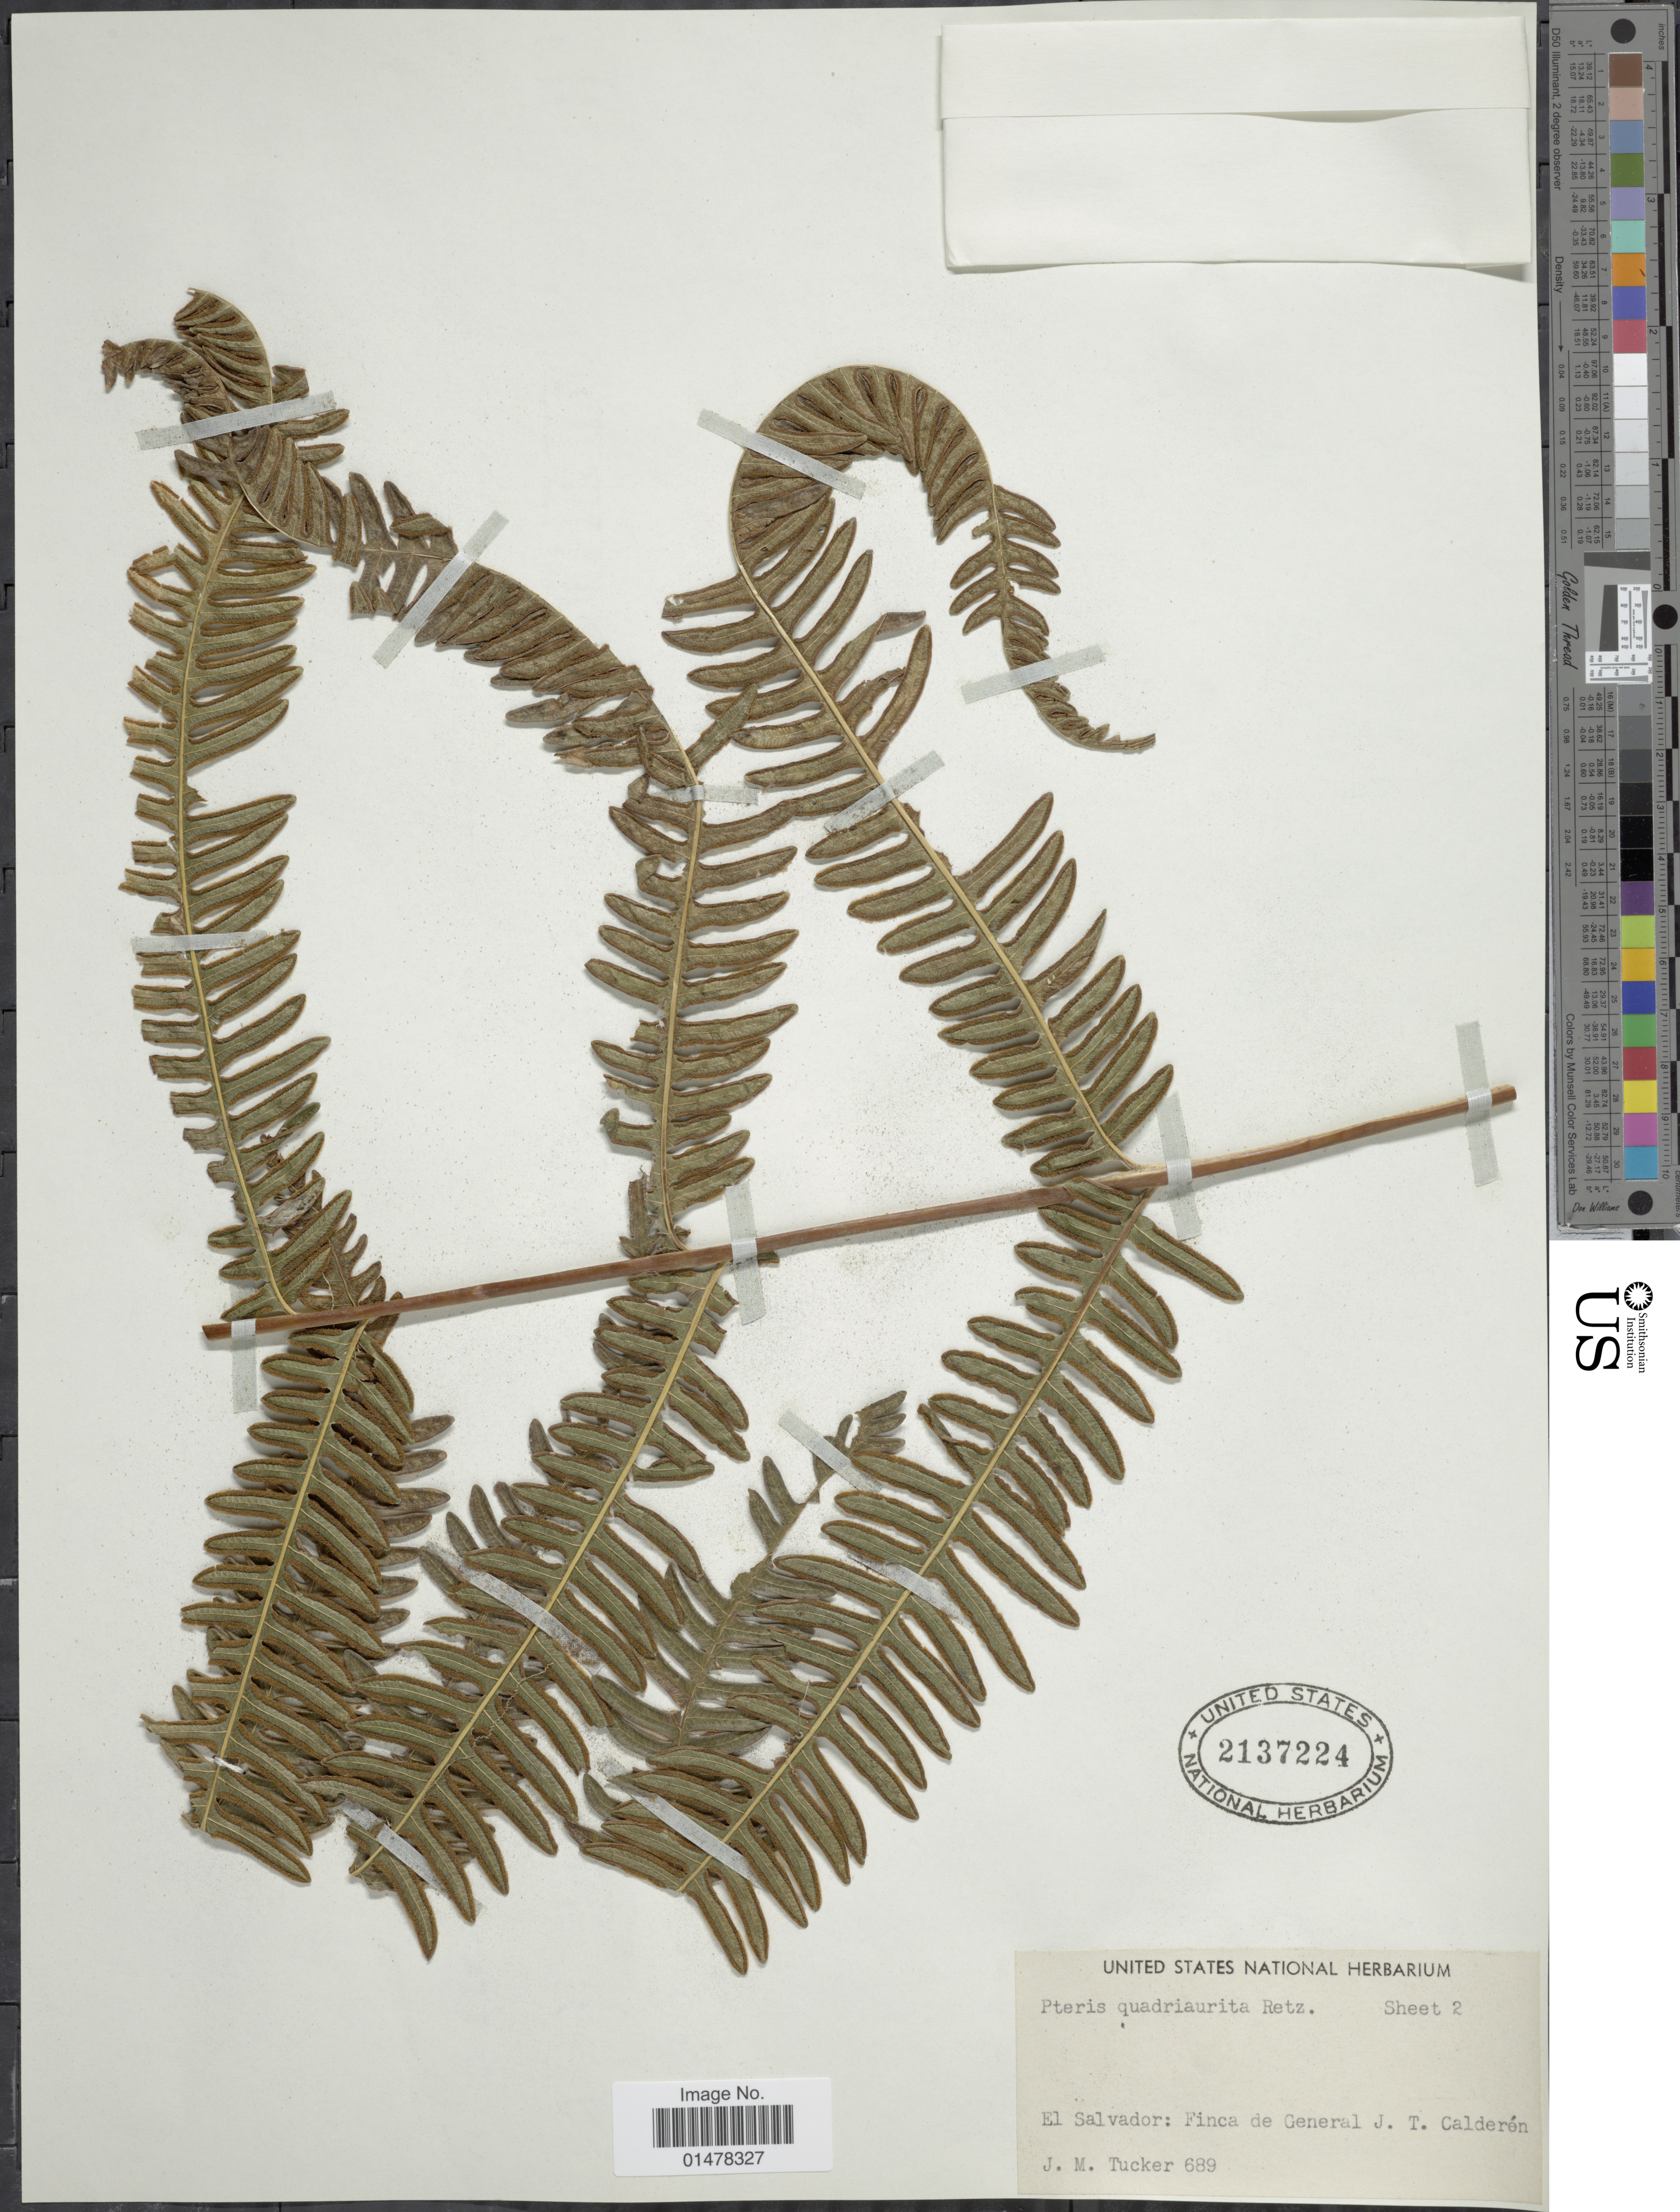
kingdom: Plantae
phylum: Tracheophyta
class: Polypodiopsida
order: Polypodiales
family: Pteridaceae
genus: Pteris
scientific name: Pteris quadriaurita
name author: Retz.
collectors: J. M. Tucker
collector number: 689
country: El Salvador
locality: El Salvador: Finca de General J. T. Calderon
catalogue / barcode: US 2137224